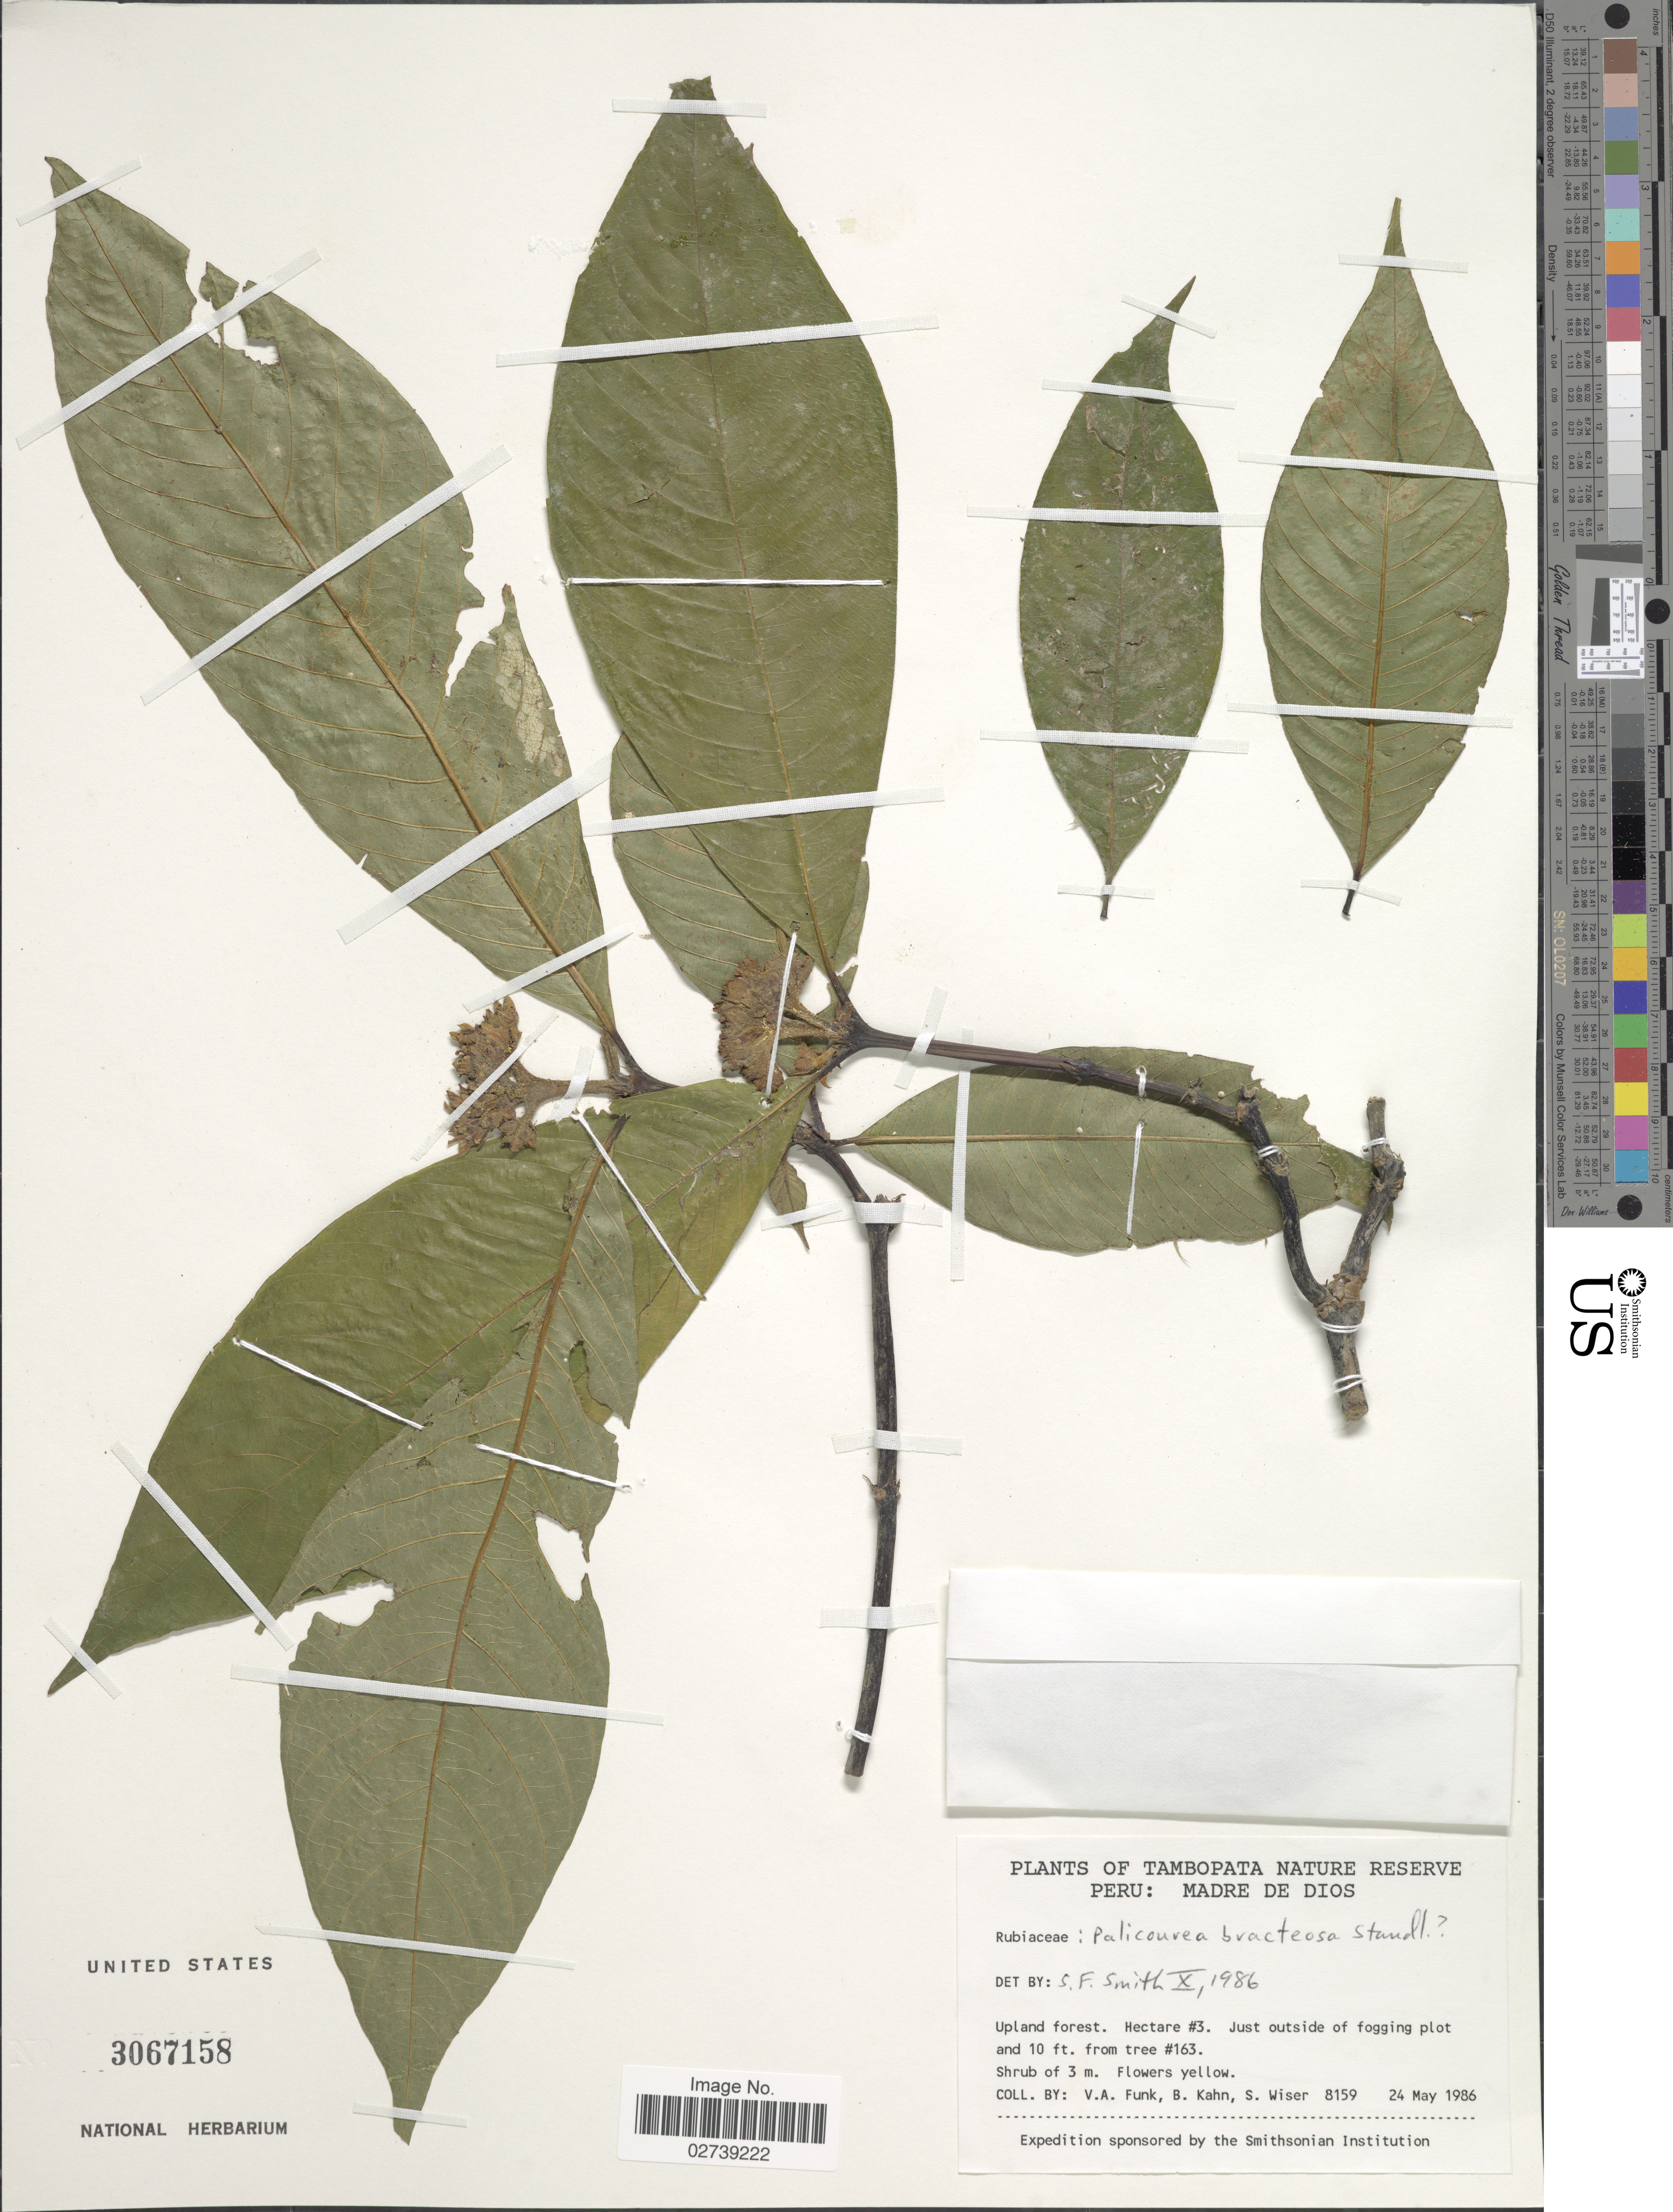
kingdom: Plantae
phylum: Tracheophyta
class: Magnoliopsida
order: Gentianales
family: Rubiaceae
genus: Palicourea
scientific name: Palicourea bracteosa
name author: Standl.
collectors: V. Funk, B. Kahn & S. Wiser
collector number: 8159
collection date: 1986-05-24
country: Peru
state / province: Madre de Dios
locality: Tambopata Nature Reserve. Upland forest. Hectare #3. Just outside of fogging plot and 10 ft. from tree #163.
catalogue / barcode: US 3067158